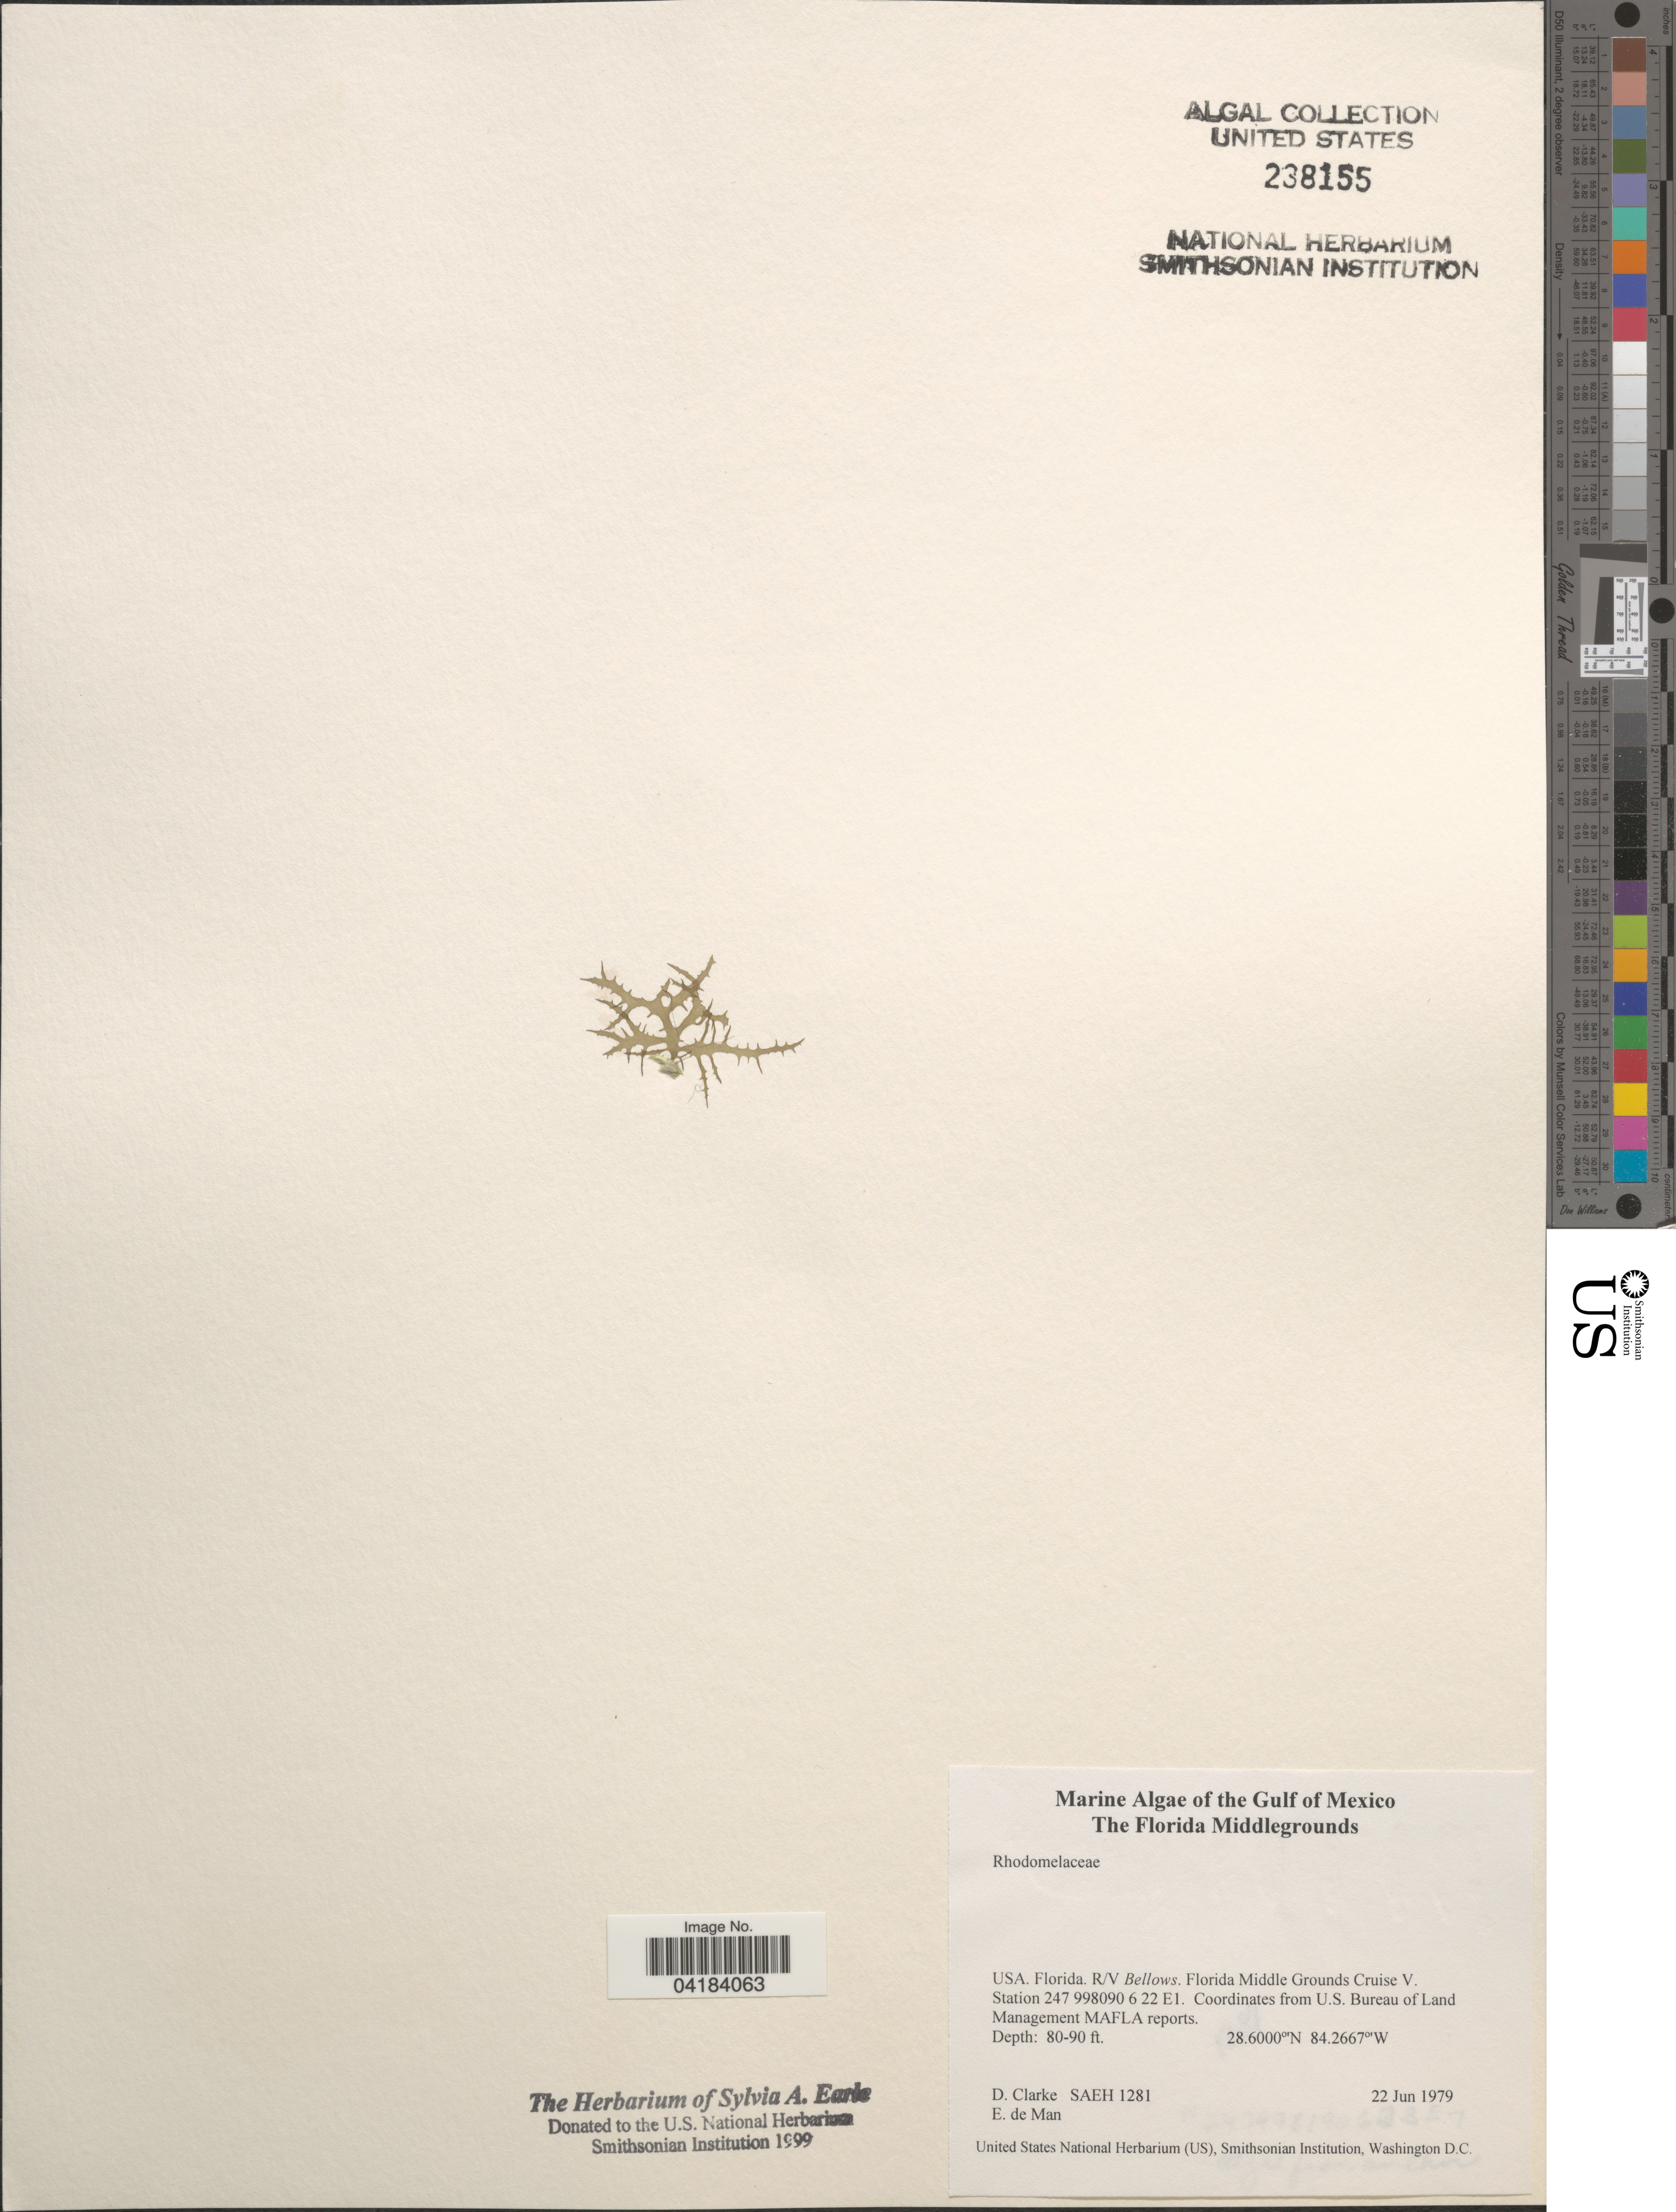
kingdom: Plantae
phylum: Rhodophyta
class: Florideophyceae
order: Ceramiales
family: Rhodomelaceae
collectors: D. Clarke & E. de Man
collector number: SAEH1281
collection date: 1979-06-22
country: United States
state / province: Florida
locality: The Gulf of Mexico. The Florida Middlegrounds. R/V Bellows. Florida Middle Grounds Cruise V. Station 247 998090 6 22 E1.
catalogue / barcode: US 238155